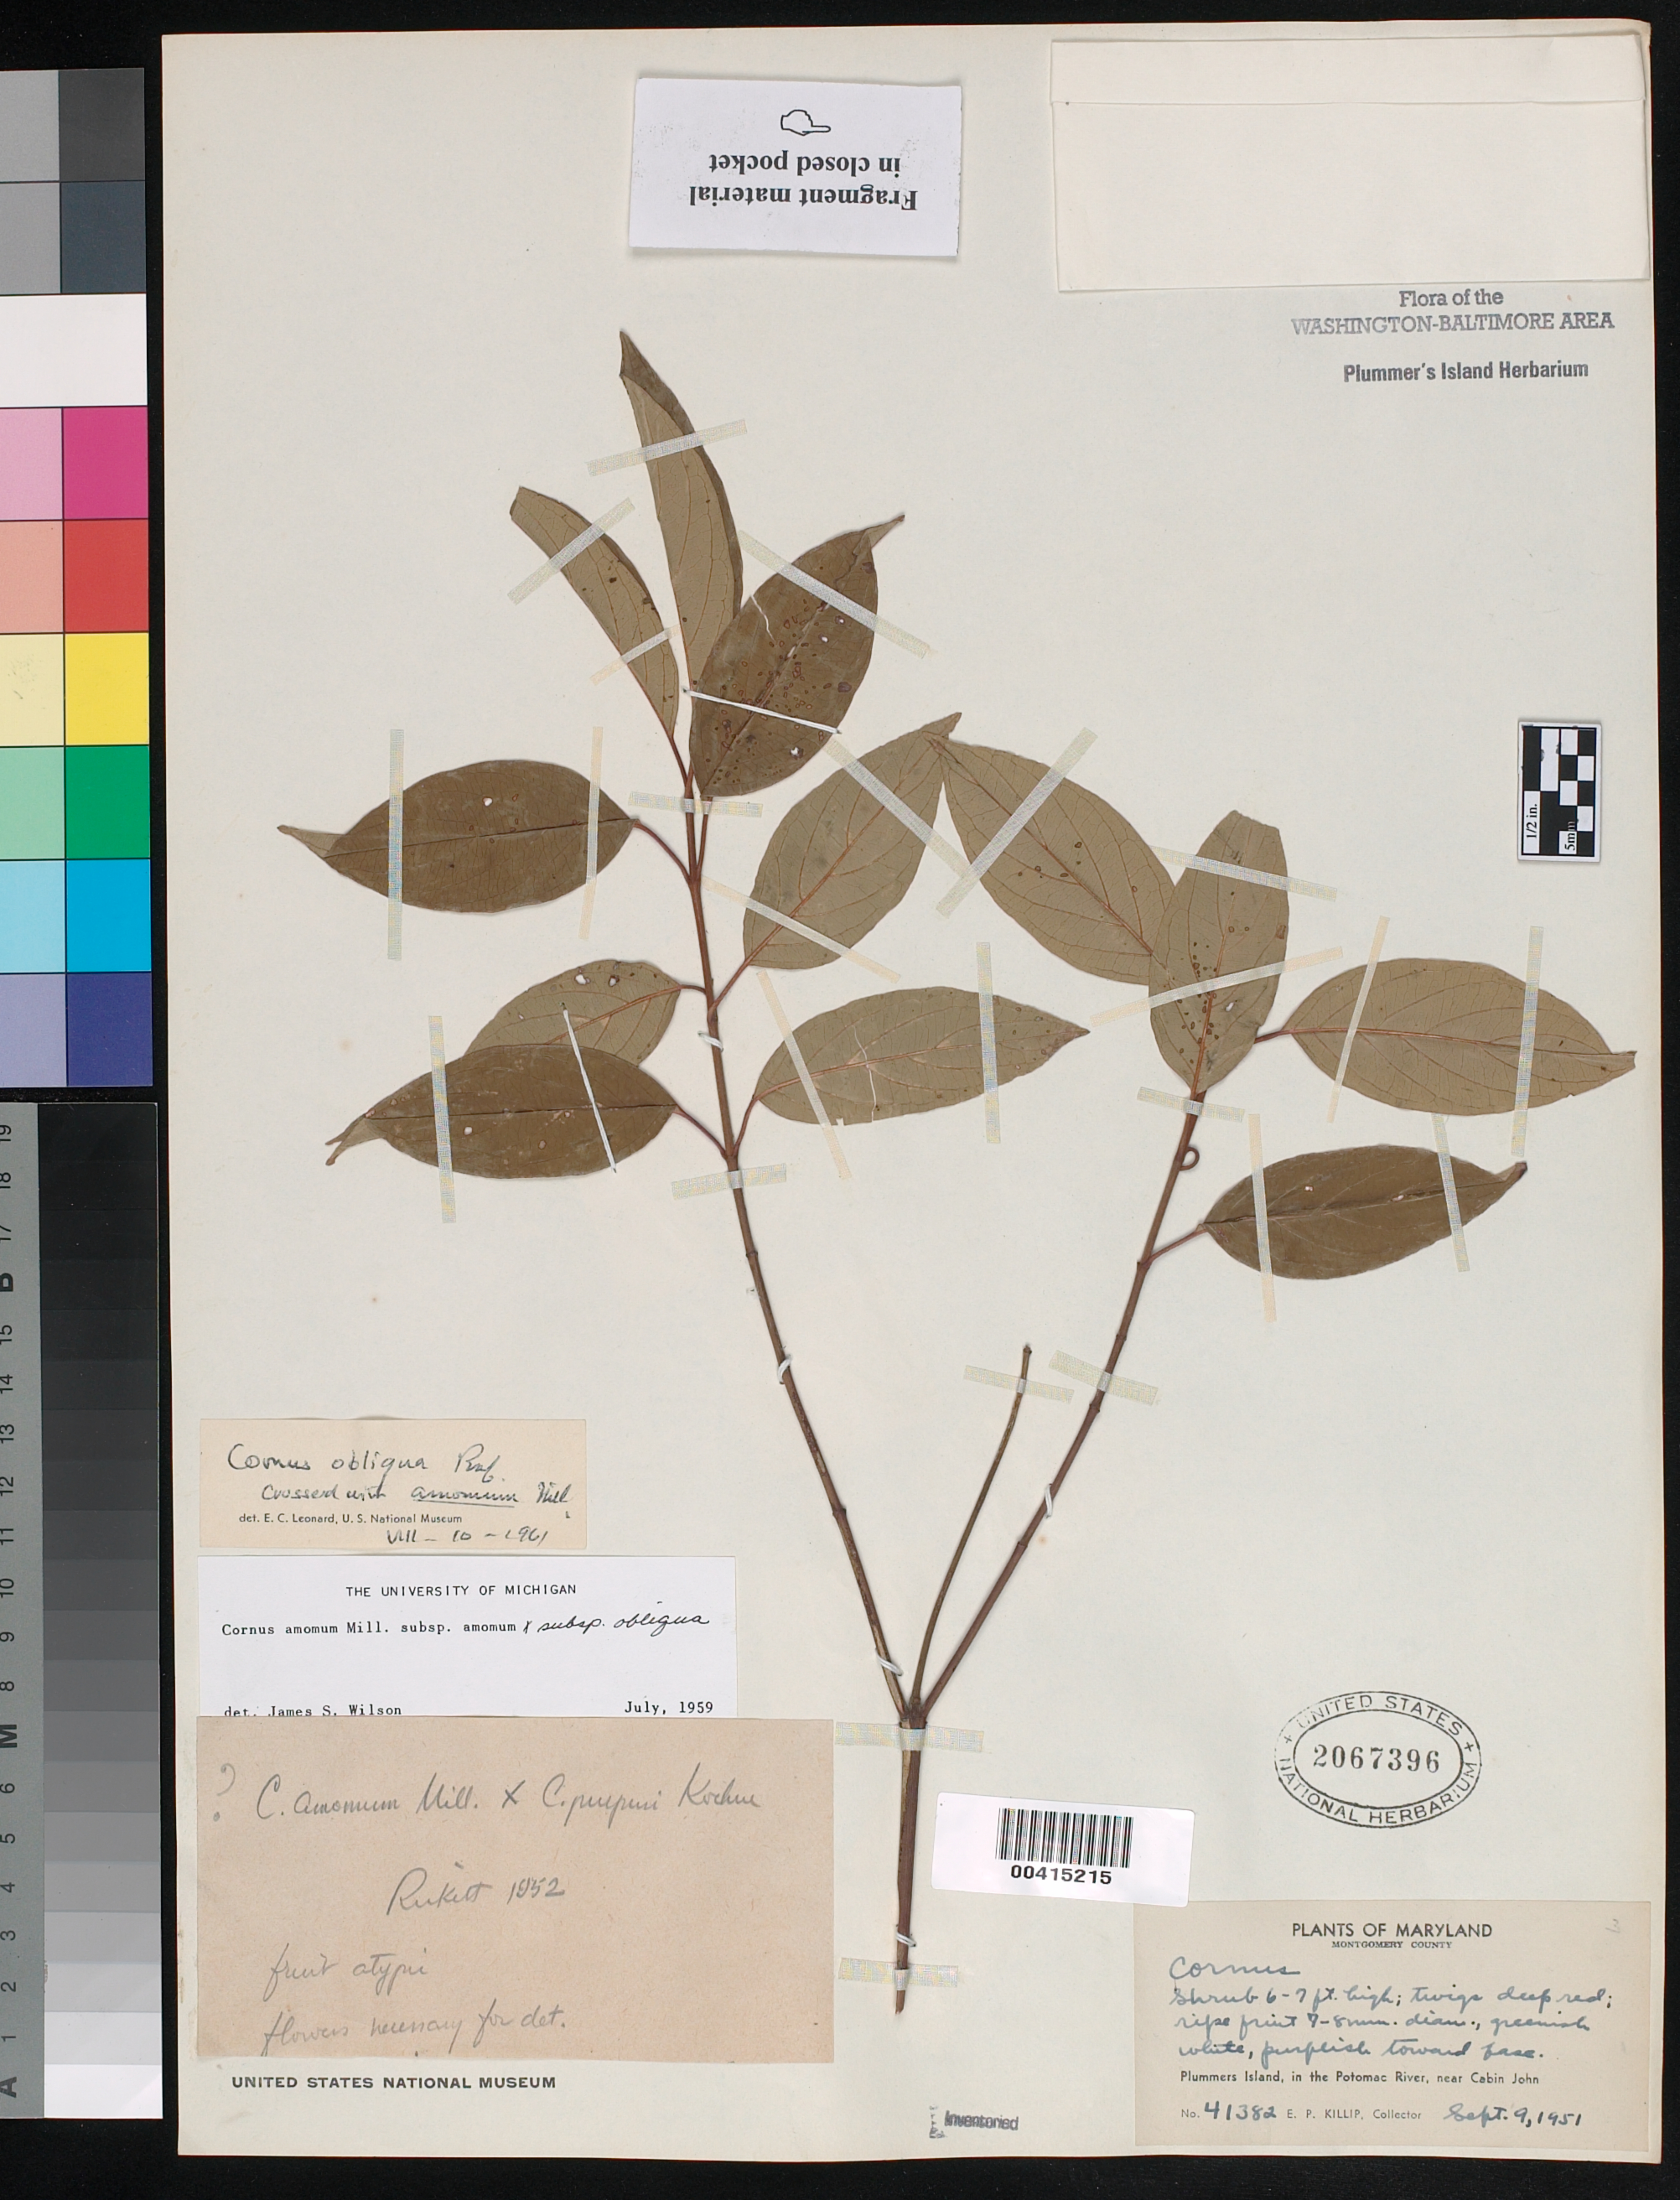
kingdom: Plantae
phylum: Tracheophyta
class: Magnoliopsida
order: Cornales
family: Cornaceae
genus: Cornus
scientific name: Cornus amomum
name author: Mill.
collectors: E. P. Killip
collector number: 41382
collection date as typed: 09 Sep 1951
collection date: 1951-09-09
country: United States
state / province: Maryland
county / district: Montgomery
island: Plummers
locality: Plummer's Island C. & O. Canal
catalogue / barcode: US 2067396